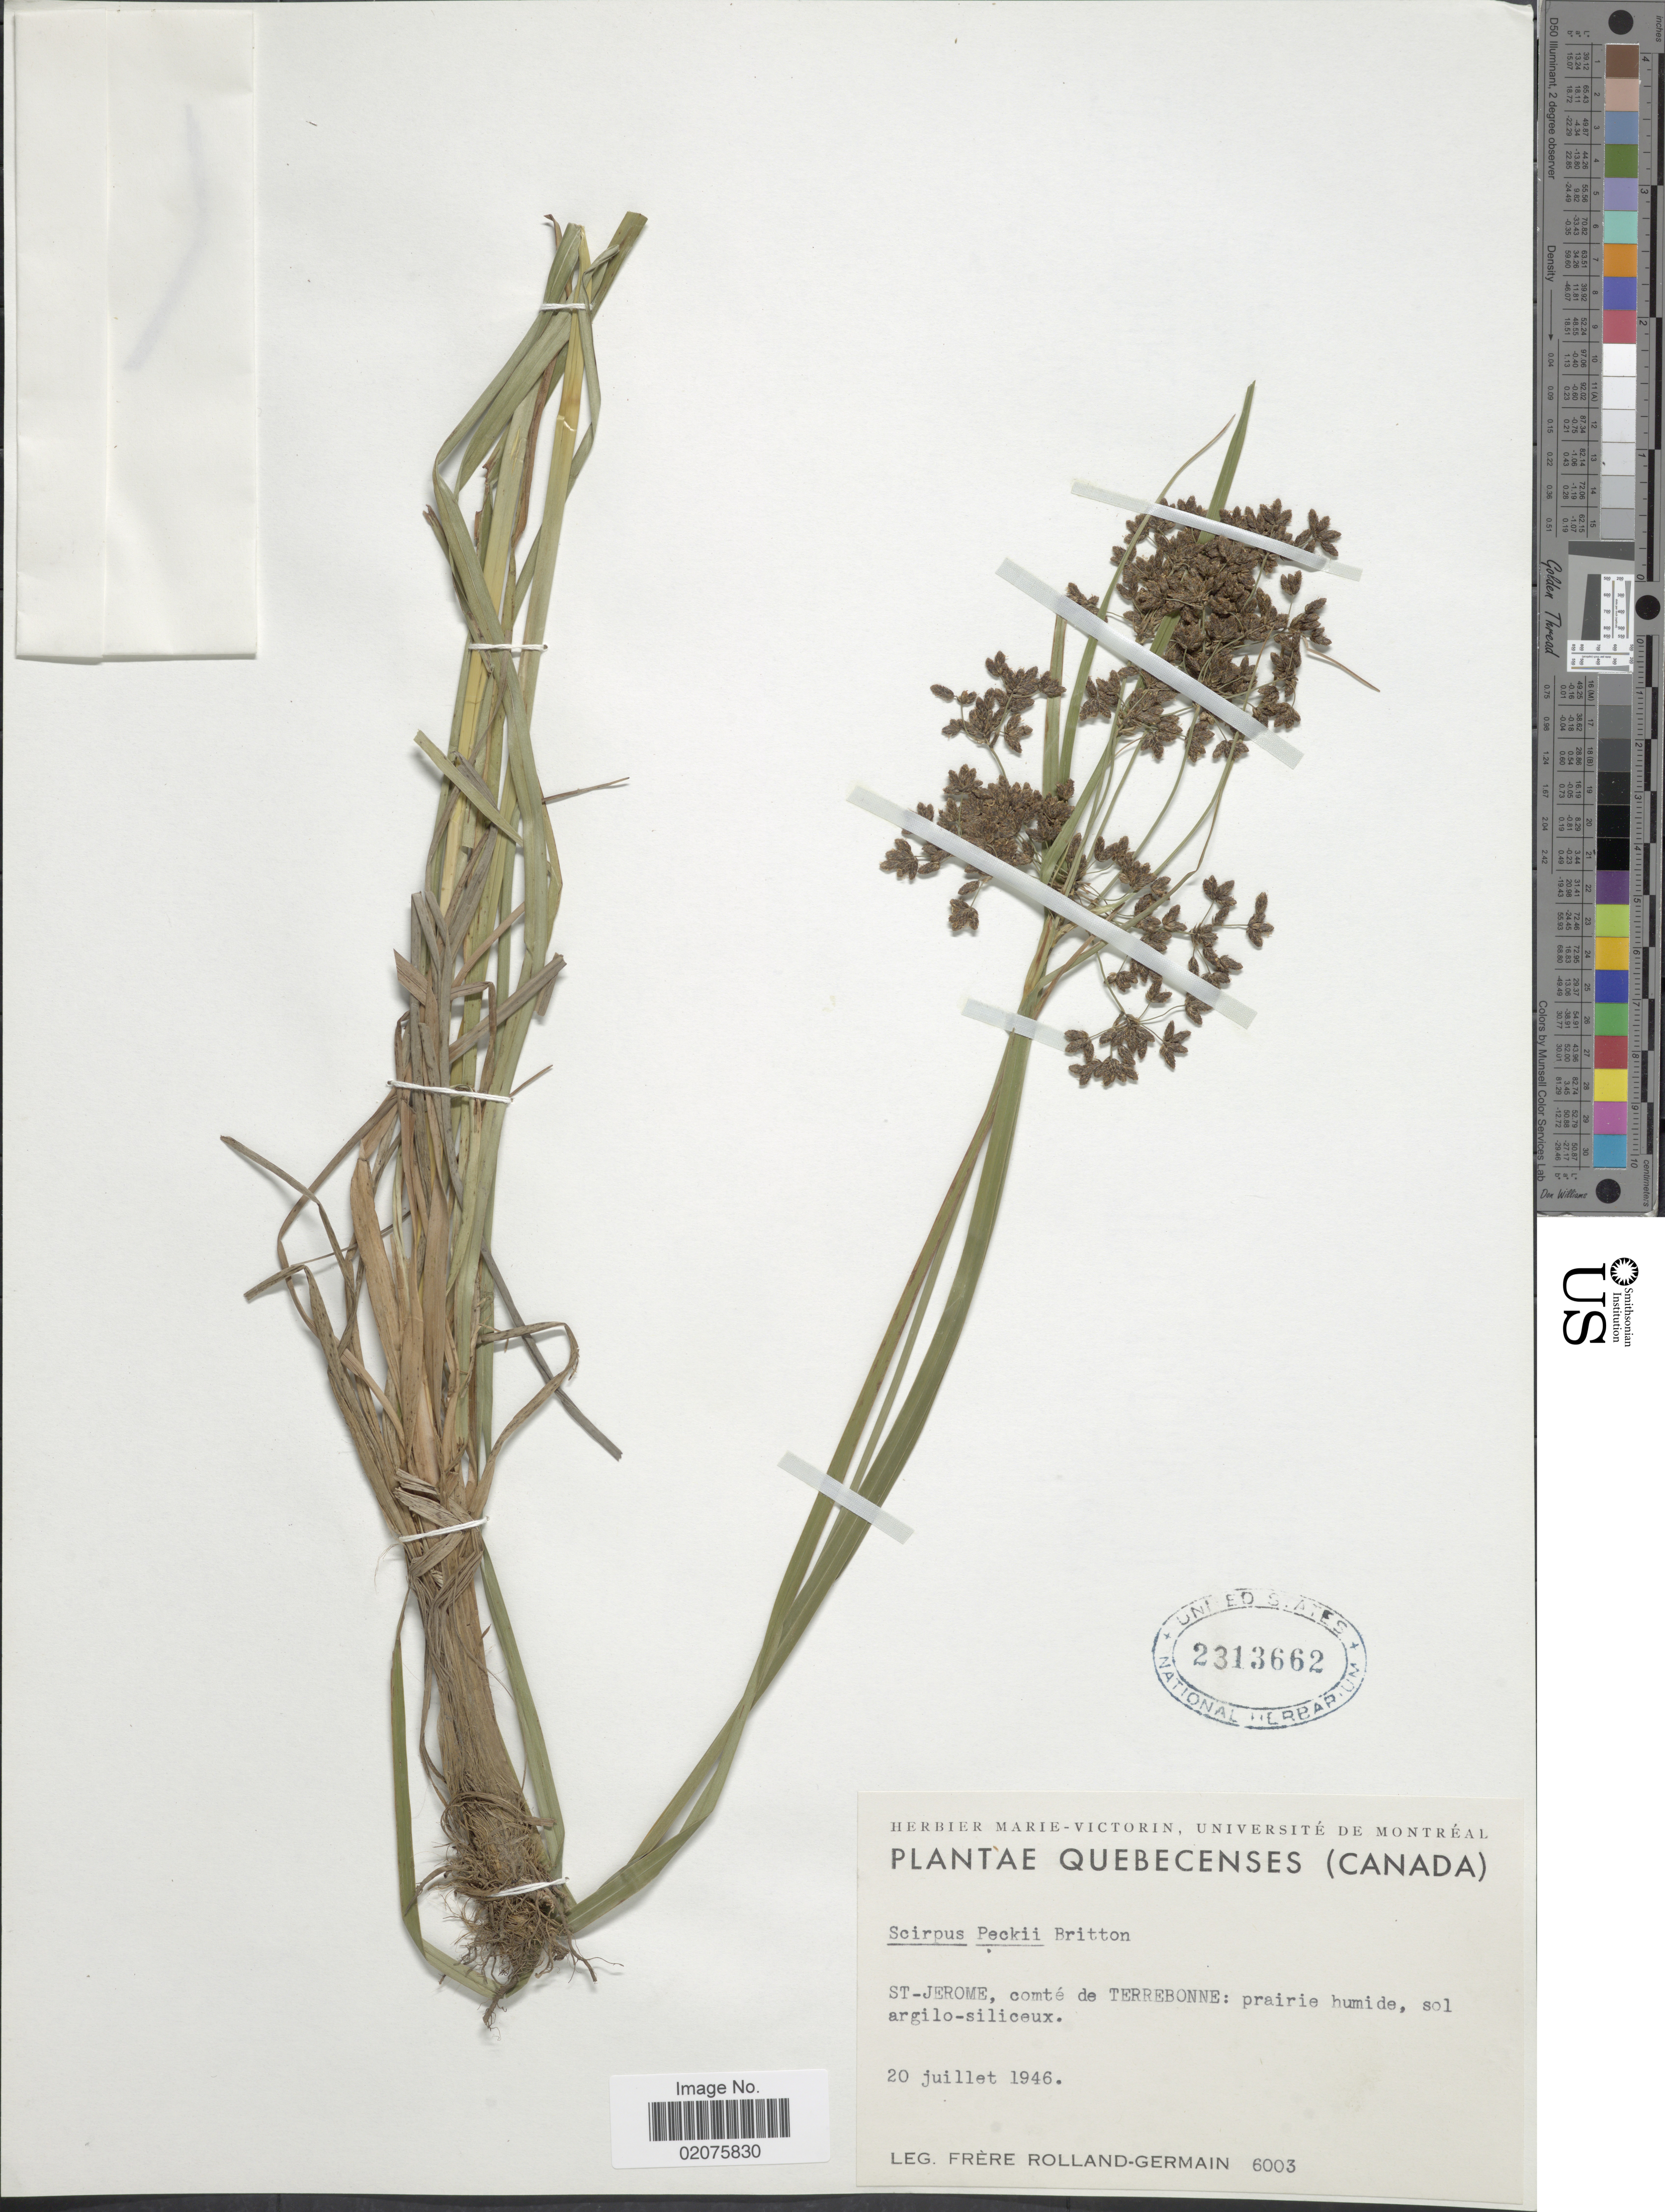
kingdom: Plantae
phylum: Tracheophyta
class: Liliopsida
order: Poales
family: Cyperaceae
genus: Scirpus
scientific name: Scirpus x peckii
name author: Britton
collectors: Rolland-Germain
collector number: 6003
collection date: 1946-07-20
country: Canada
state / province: Quebec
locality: Quebecencses. St-Jerome, comte de Terrebonne: prairie humide, sol argilo-siliceux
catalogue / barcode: US 2313662